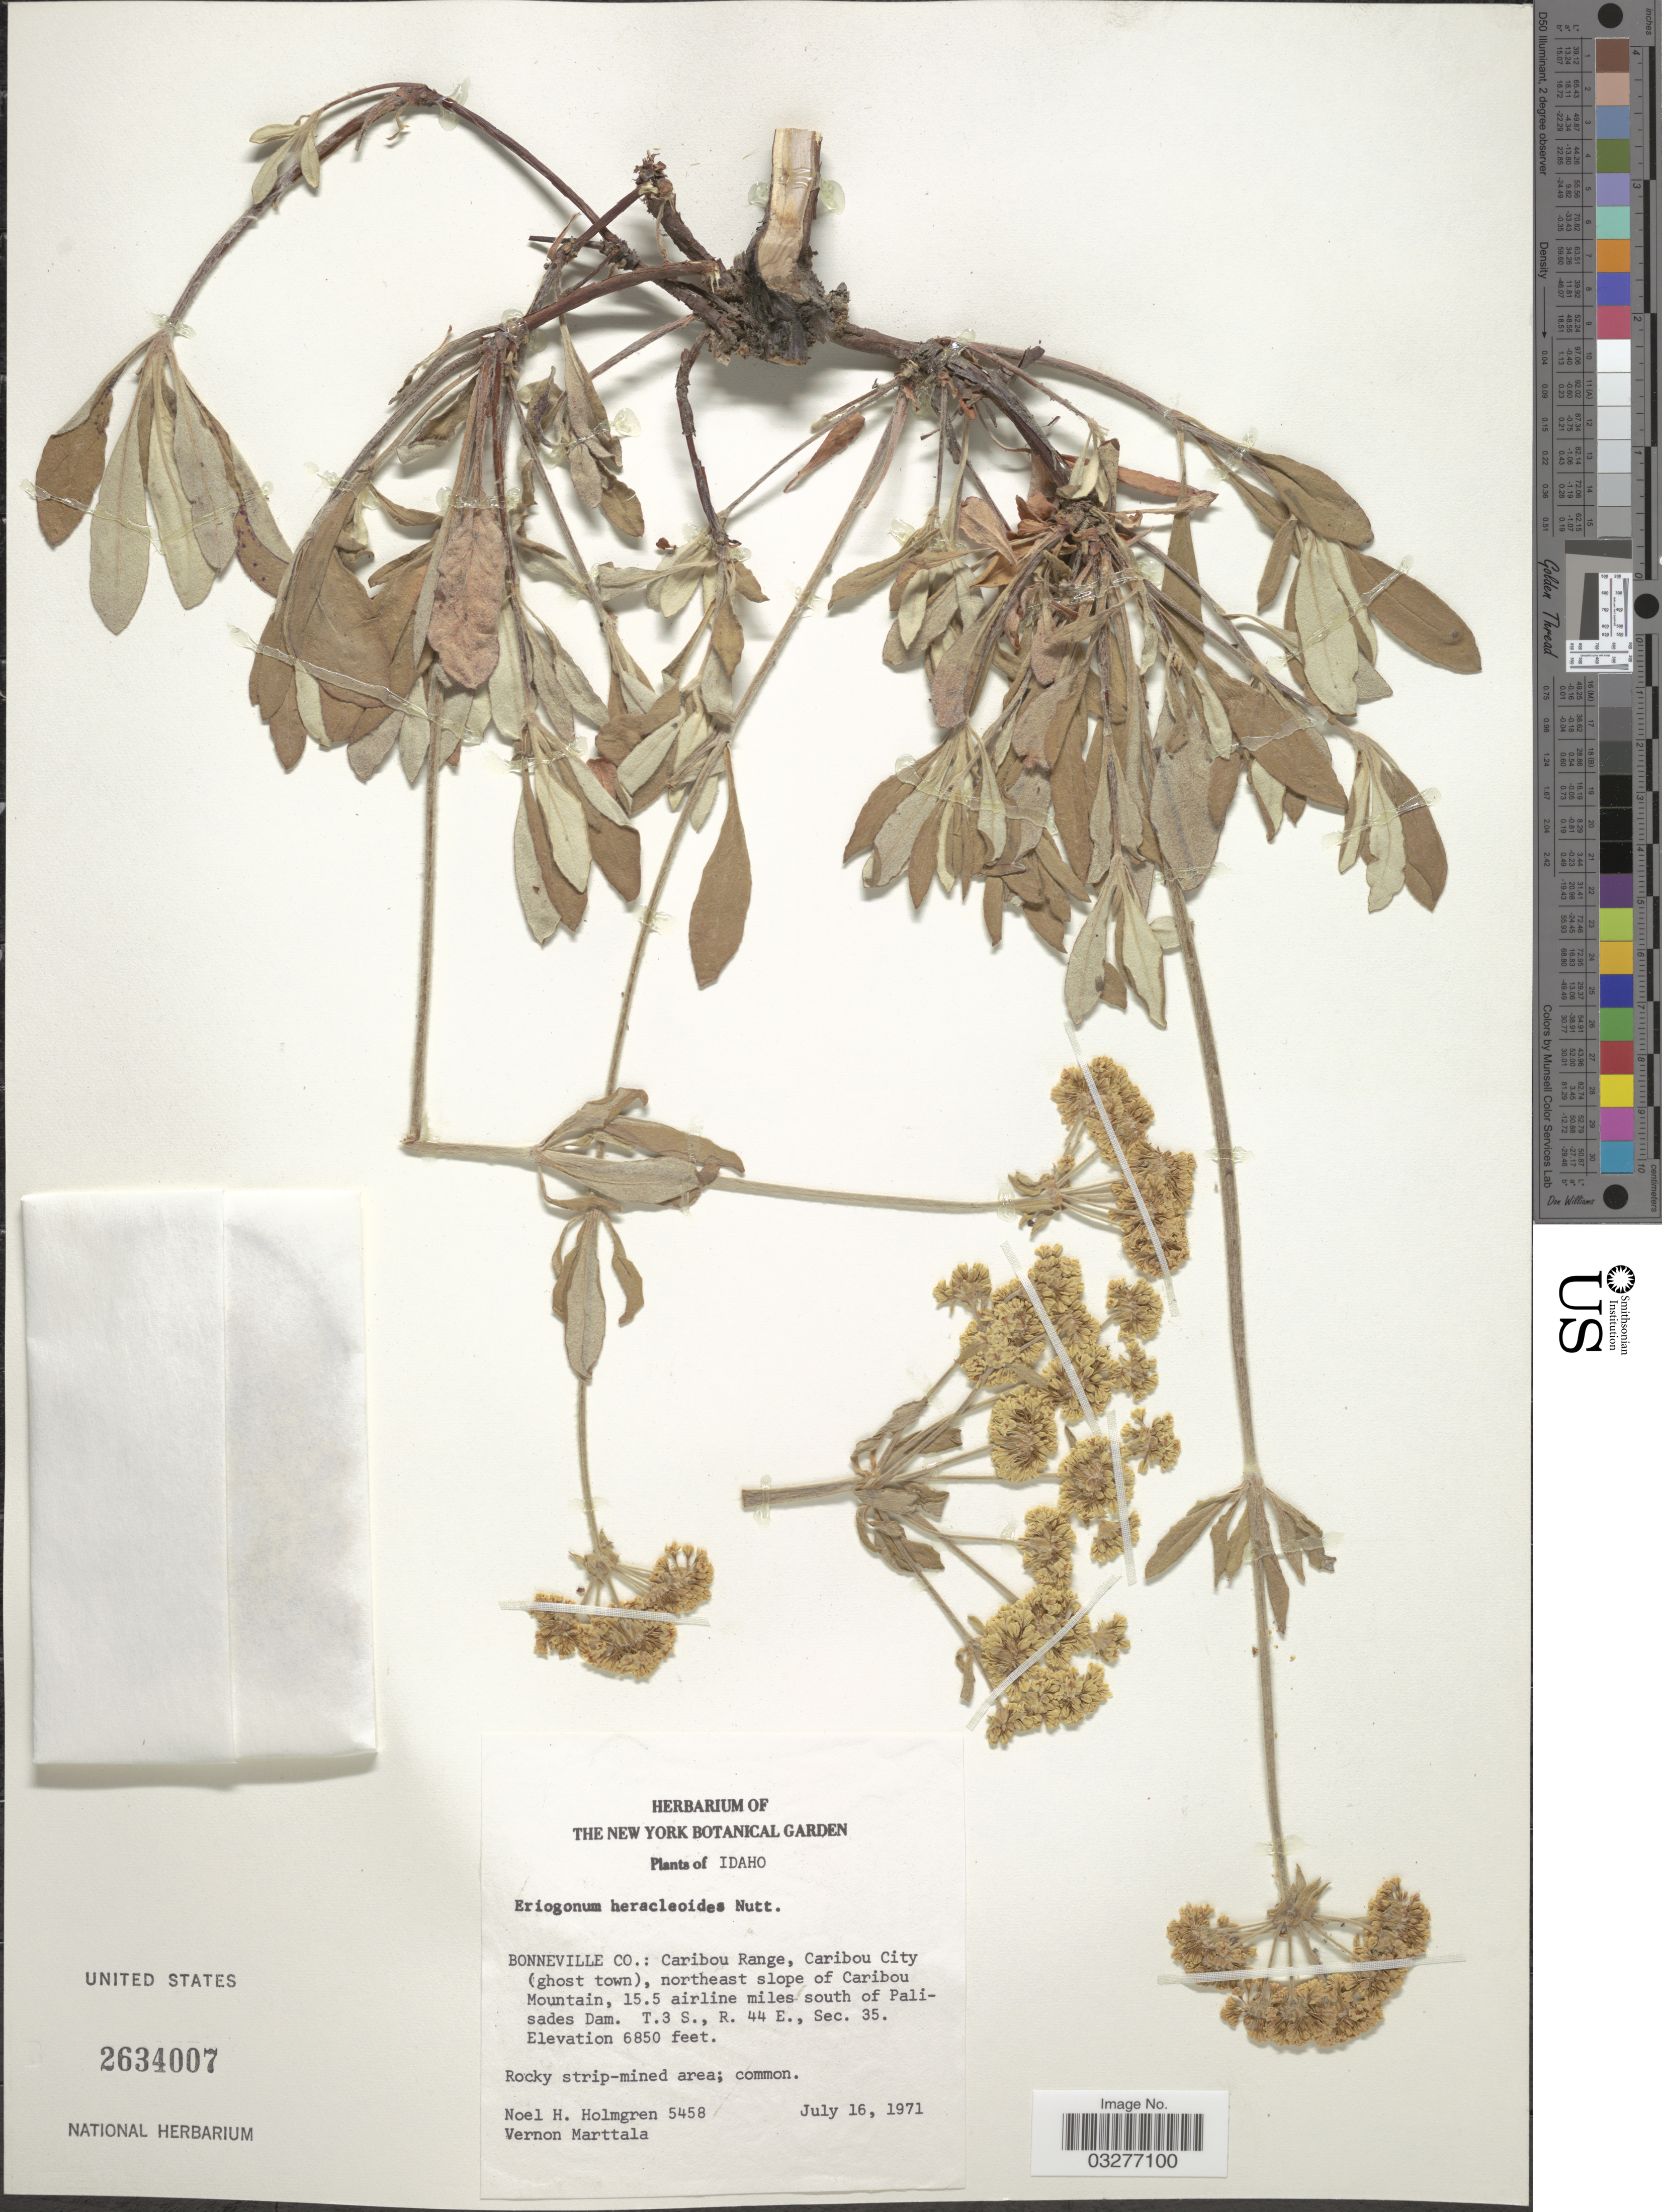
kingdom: Plantae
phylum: Tracheophyta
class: Magnoliopsida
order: Caryophyllales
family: Polygonaceae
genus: Eriogonum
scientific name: Eriogonum heracleoides var. heracleoides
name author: Nutt.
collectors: N. H. Holmgren & V. Marttala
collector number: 5458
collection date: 1971-07-16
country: United States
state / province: Idaho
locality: Bonneville Co.: Caribou Range, Caribou City (ghost town), northeast slope of Caribou Mountain, 15.5 airline miles south of Palisades Dam. T.3 S., R. 44 E., Sec. 35.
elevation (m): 2088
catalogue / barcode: US 2634007